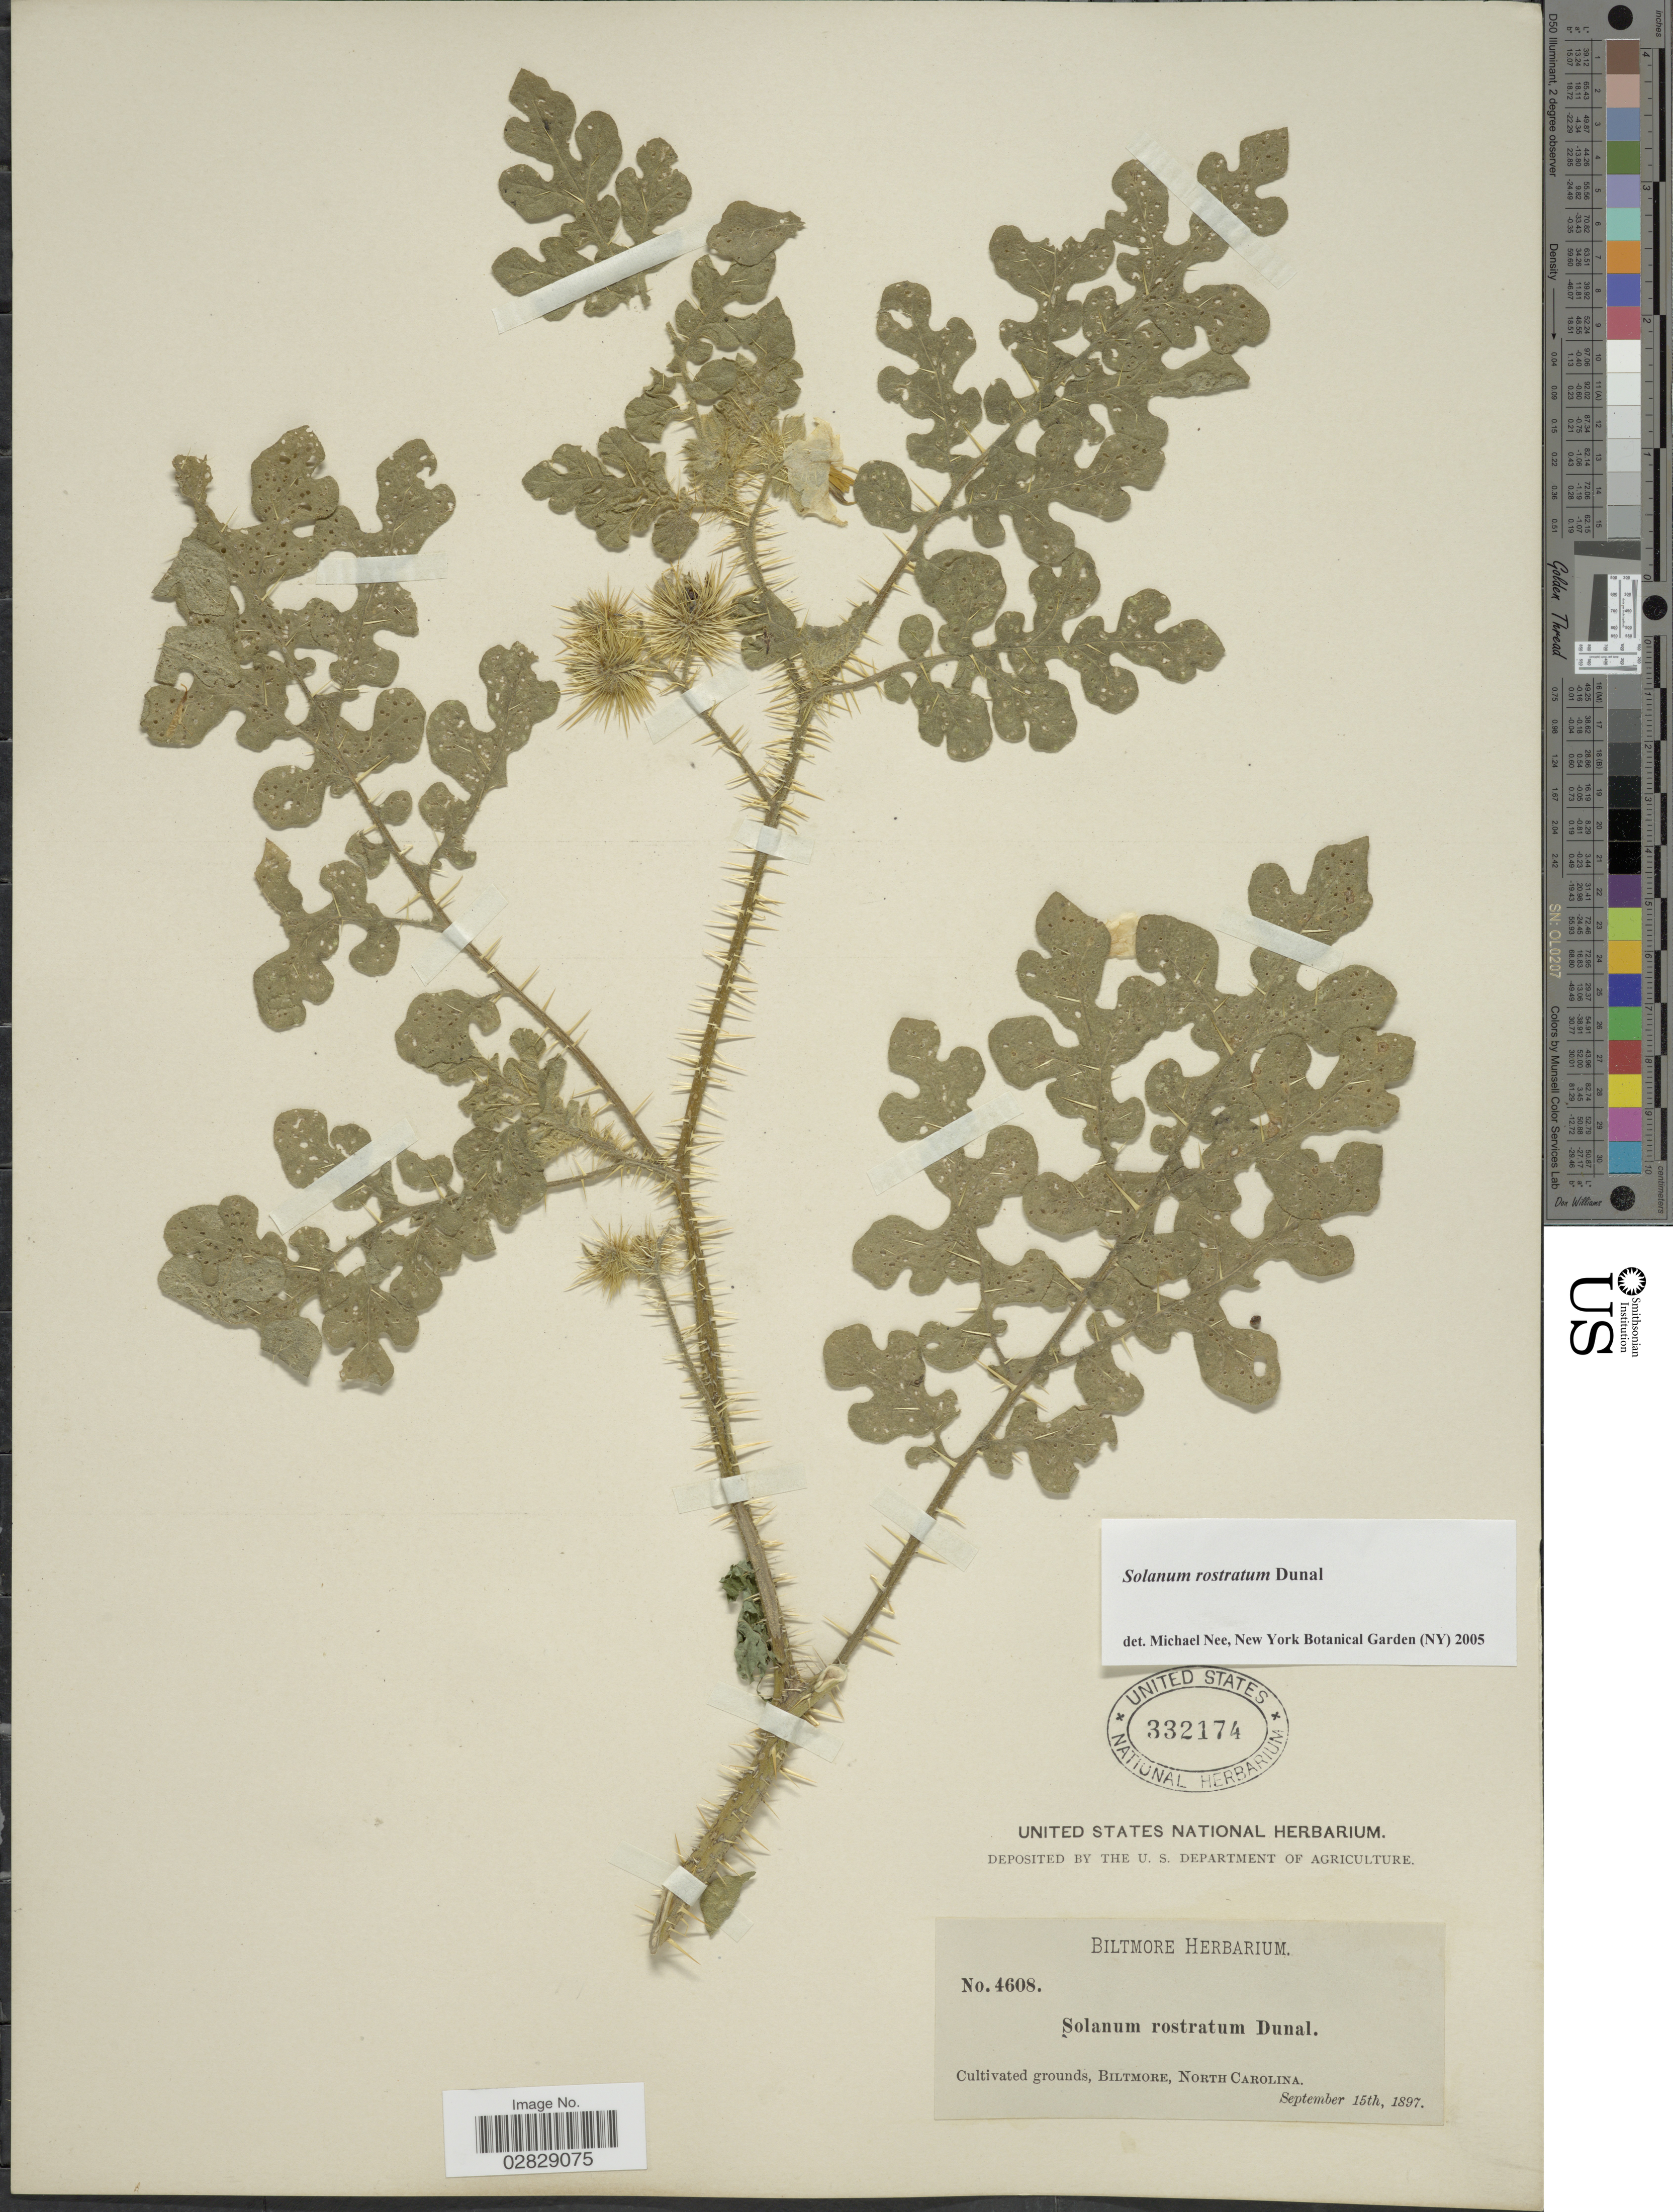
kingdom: Plantae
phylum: Tracheophyta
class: Magnoliopsida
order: Solanales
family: Solanaceae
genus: Solanum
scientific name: Solanum rostratum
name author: Dunal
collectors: ex herb. Biltmore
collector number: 4608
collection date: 1897-09-15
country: United States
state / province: North Carolina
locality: Biltmore.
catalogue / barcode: US 332174